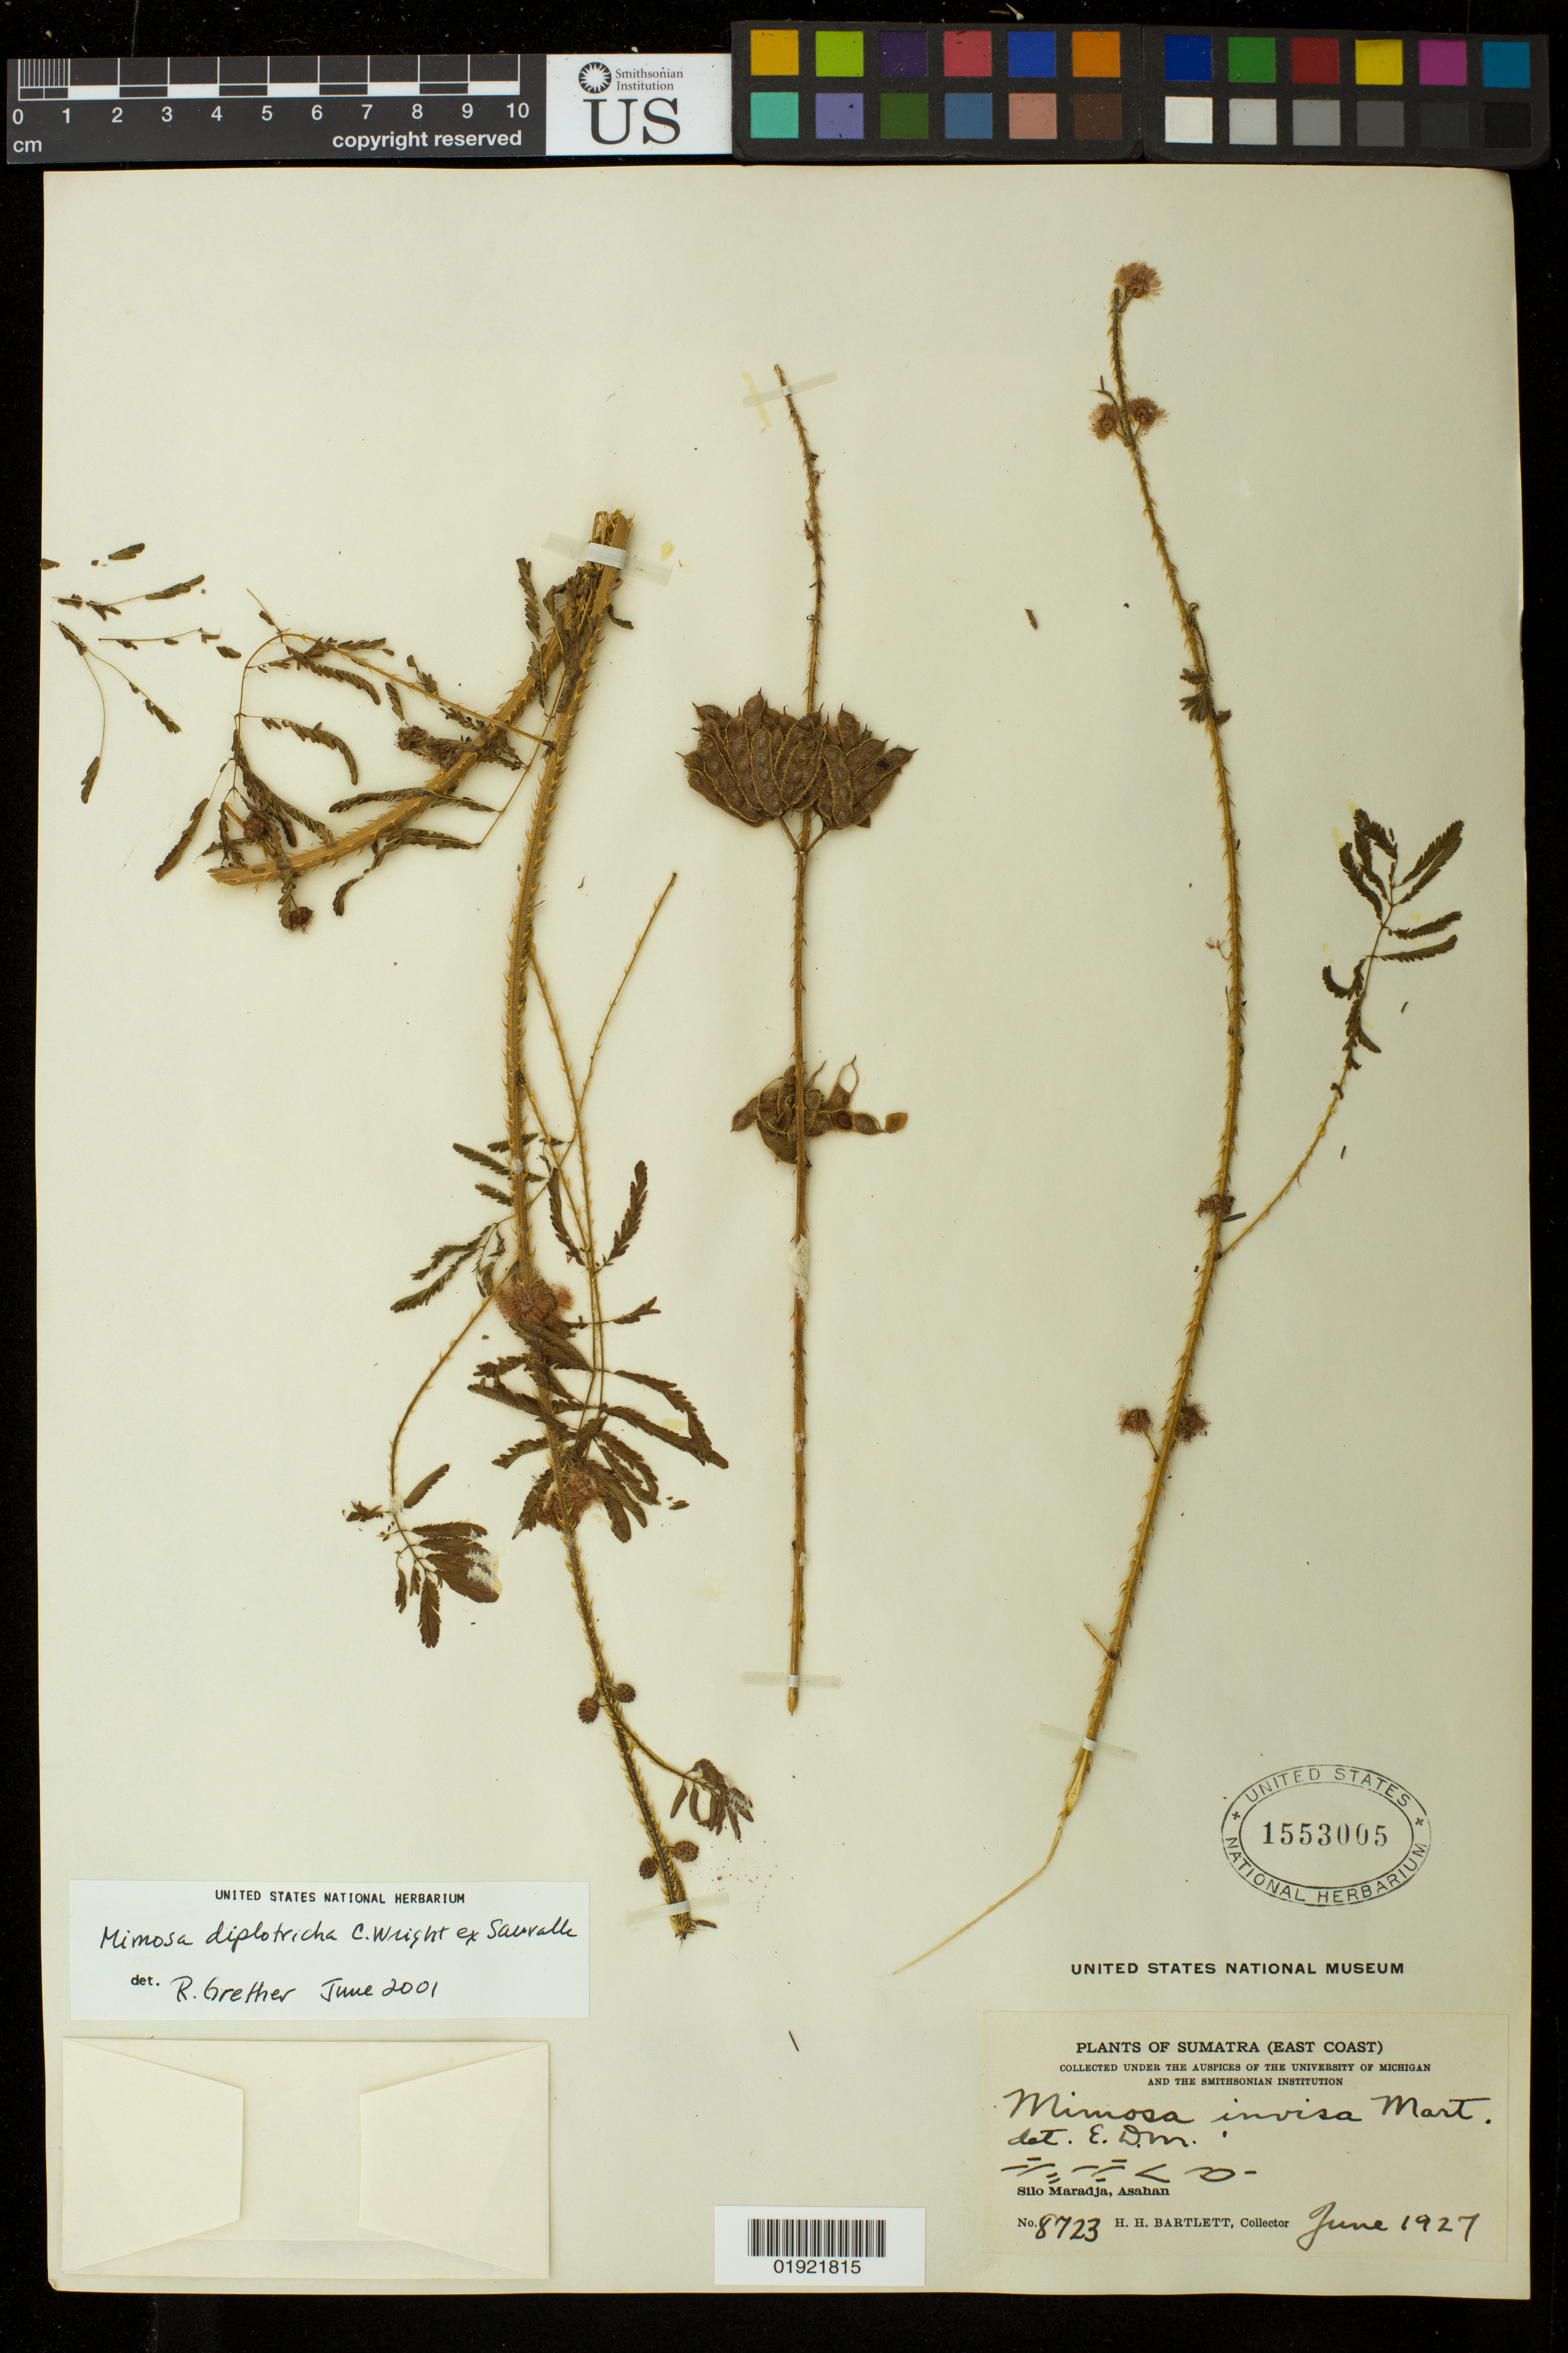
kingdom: Plantae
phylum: Tracheophyta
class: Magnoliopsida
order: Fabales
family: Fabaceae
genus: Mimosa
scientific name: Mimosa diplotricha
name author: C. Wright in Sauvalle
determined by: Grether, R.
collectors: H. H. Bartlett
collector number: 8723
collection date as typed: June 1927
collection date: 1927-06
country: Indonesia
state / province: Sumatra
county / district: Sumatera Utara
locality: Silo Maradja, Asahan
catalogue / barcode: US 1553005